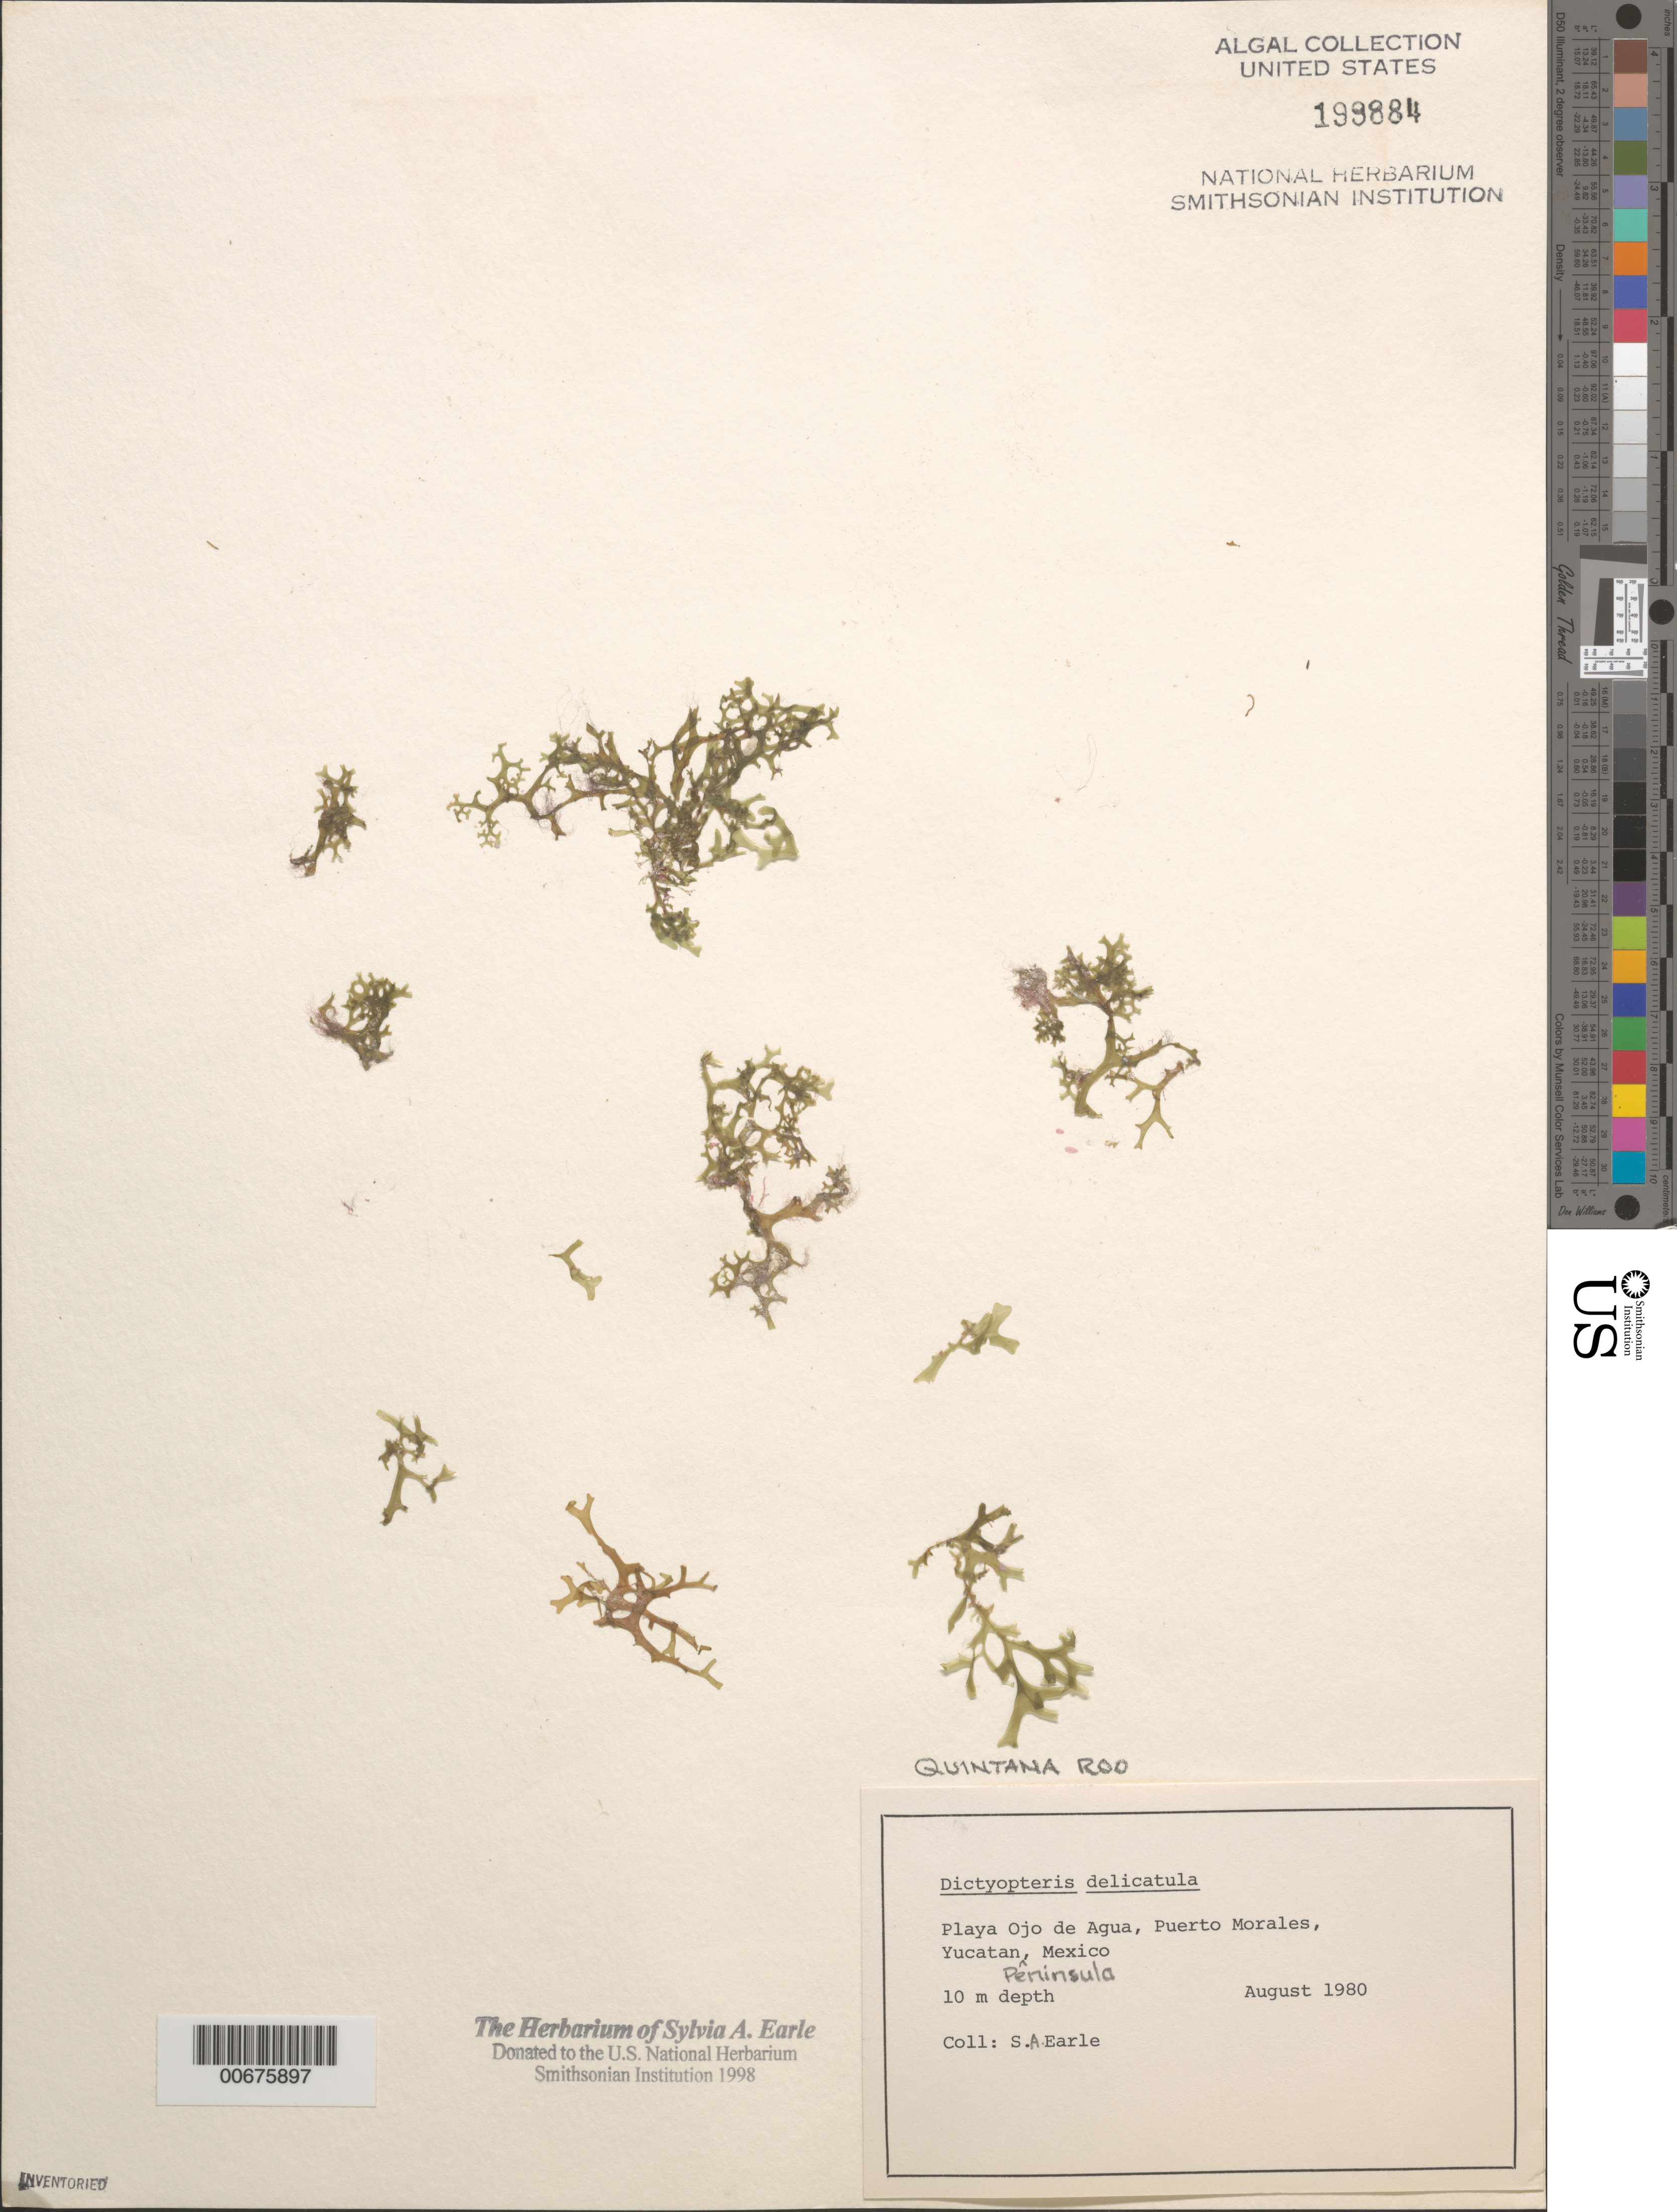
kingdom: Chromista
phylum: Ochrophyta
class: Phaeophyceae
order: Dictyotales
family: Dictyotaceae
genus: Dictyopteris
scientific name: Dictyopteris delicatula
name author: J.V.Lamouroux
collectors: S. A. Earle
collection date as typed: Aug 1980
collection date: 1980-08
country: Mexico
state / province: Quintana Roo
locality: Playa Ojo de Agua, Puerto Morales, Yucatan Peninsula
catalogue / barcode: US 199884